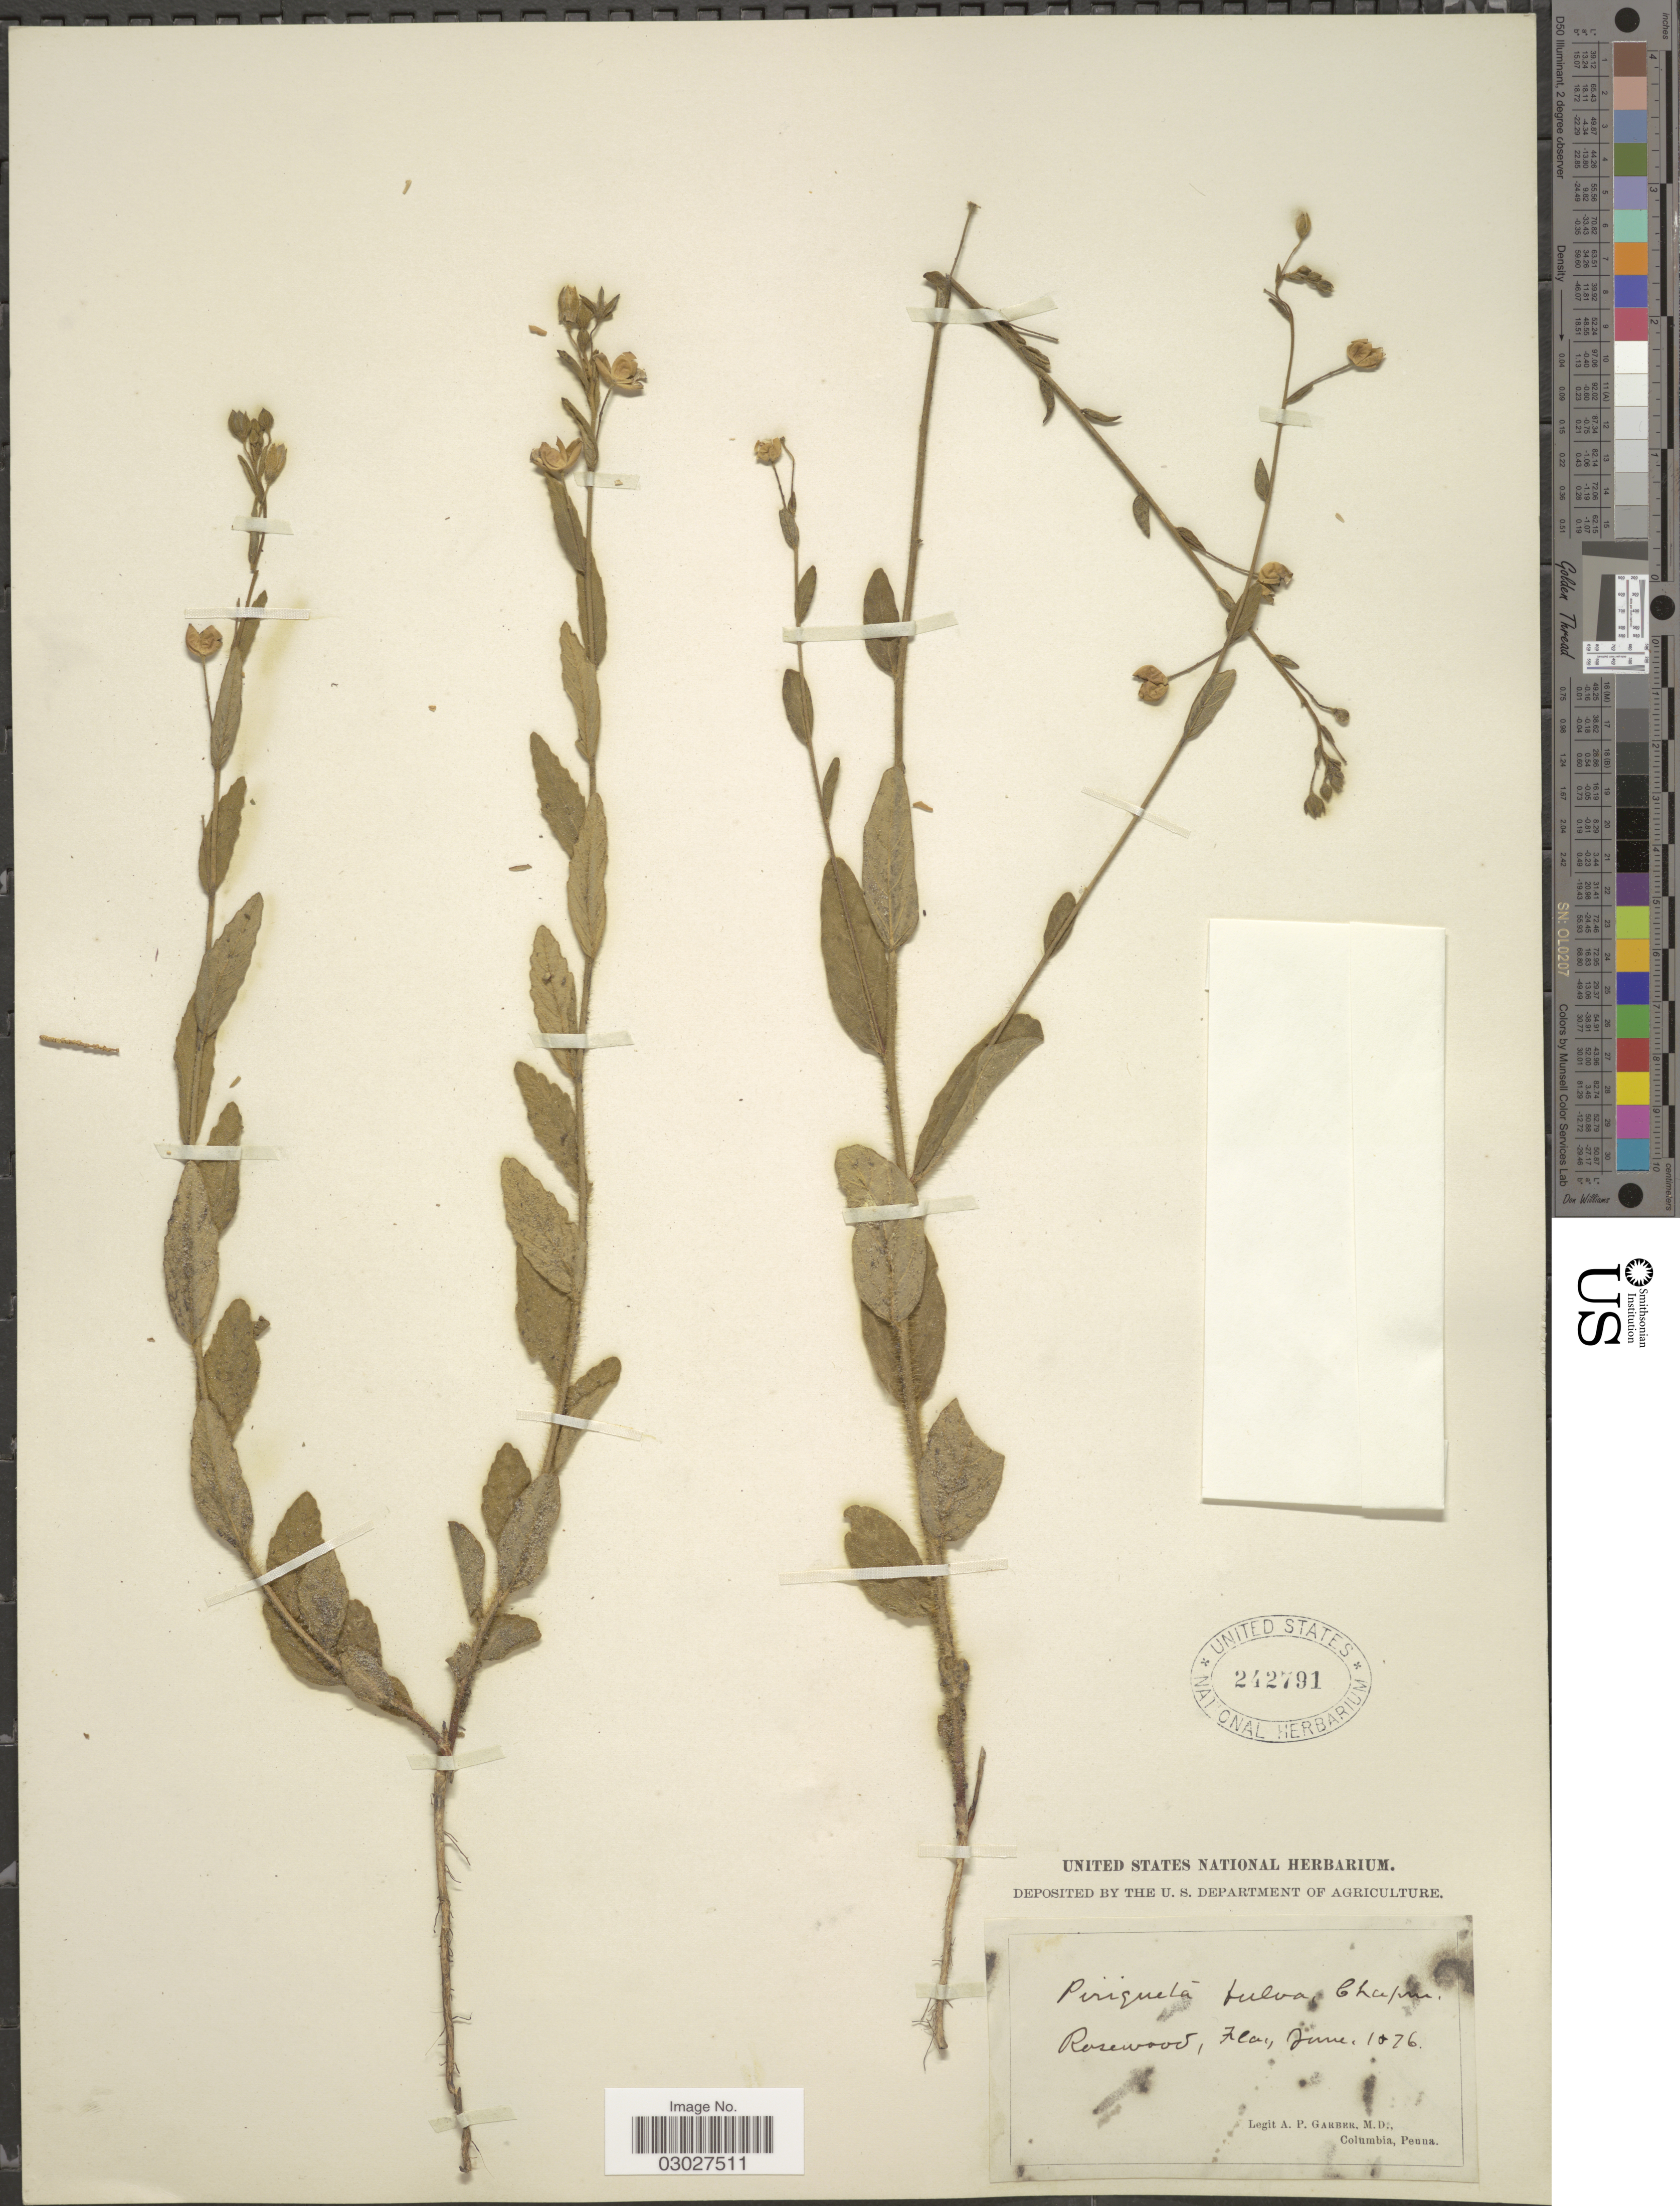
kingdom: Plantae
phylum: Tracheophyta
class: Magnoliopsida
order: Malpighiales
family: Turneraceae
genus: Piriqueta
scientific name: Piriqueta cistoides subsp. caroliniana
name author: (Walter) Arbo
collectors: A. P. Garber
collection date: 1876-06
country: United States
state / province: Florida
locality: Rosenwood.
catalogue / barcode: US 242791